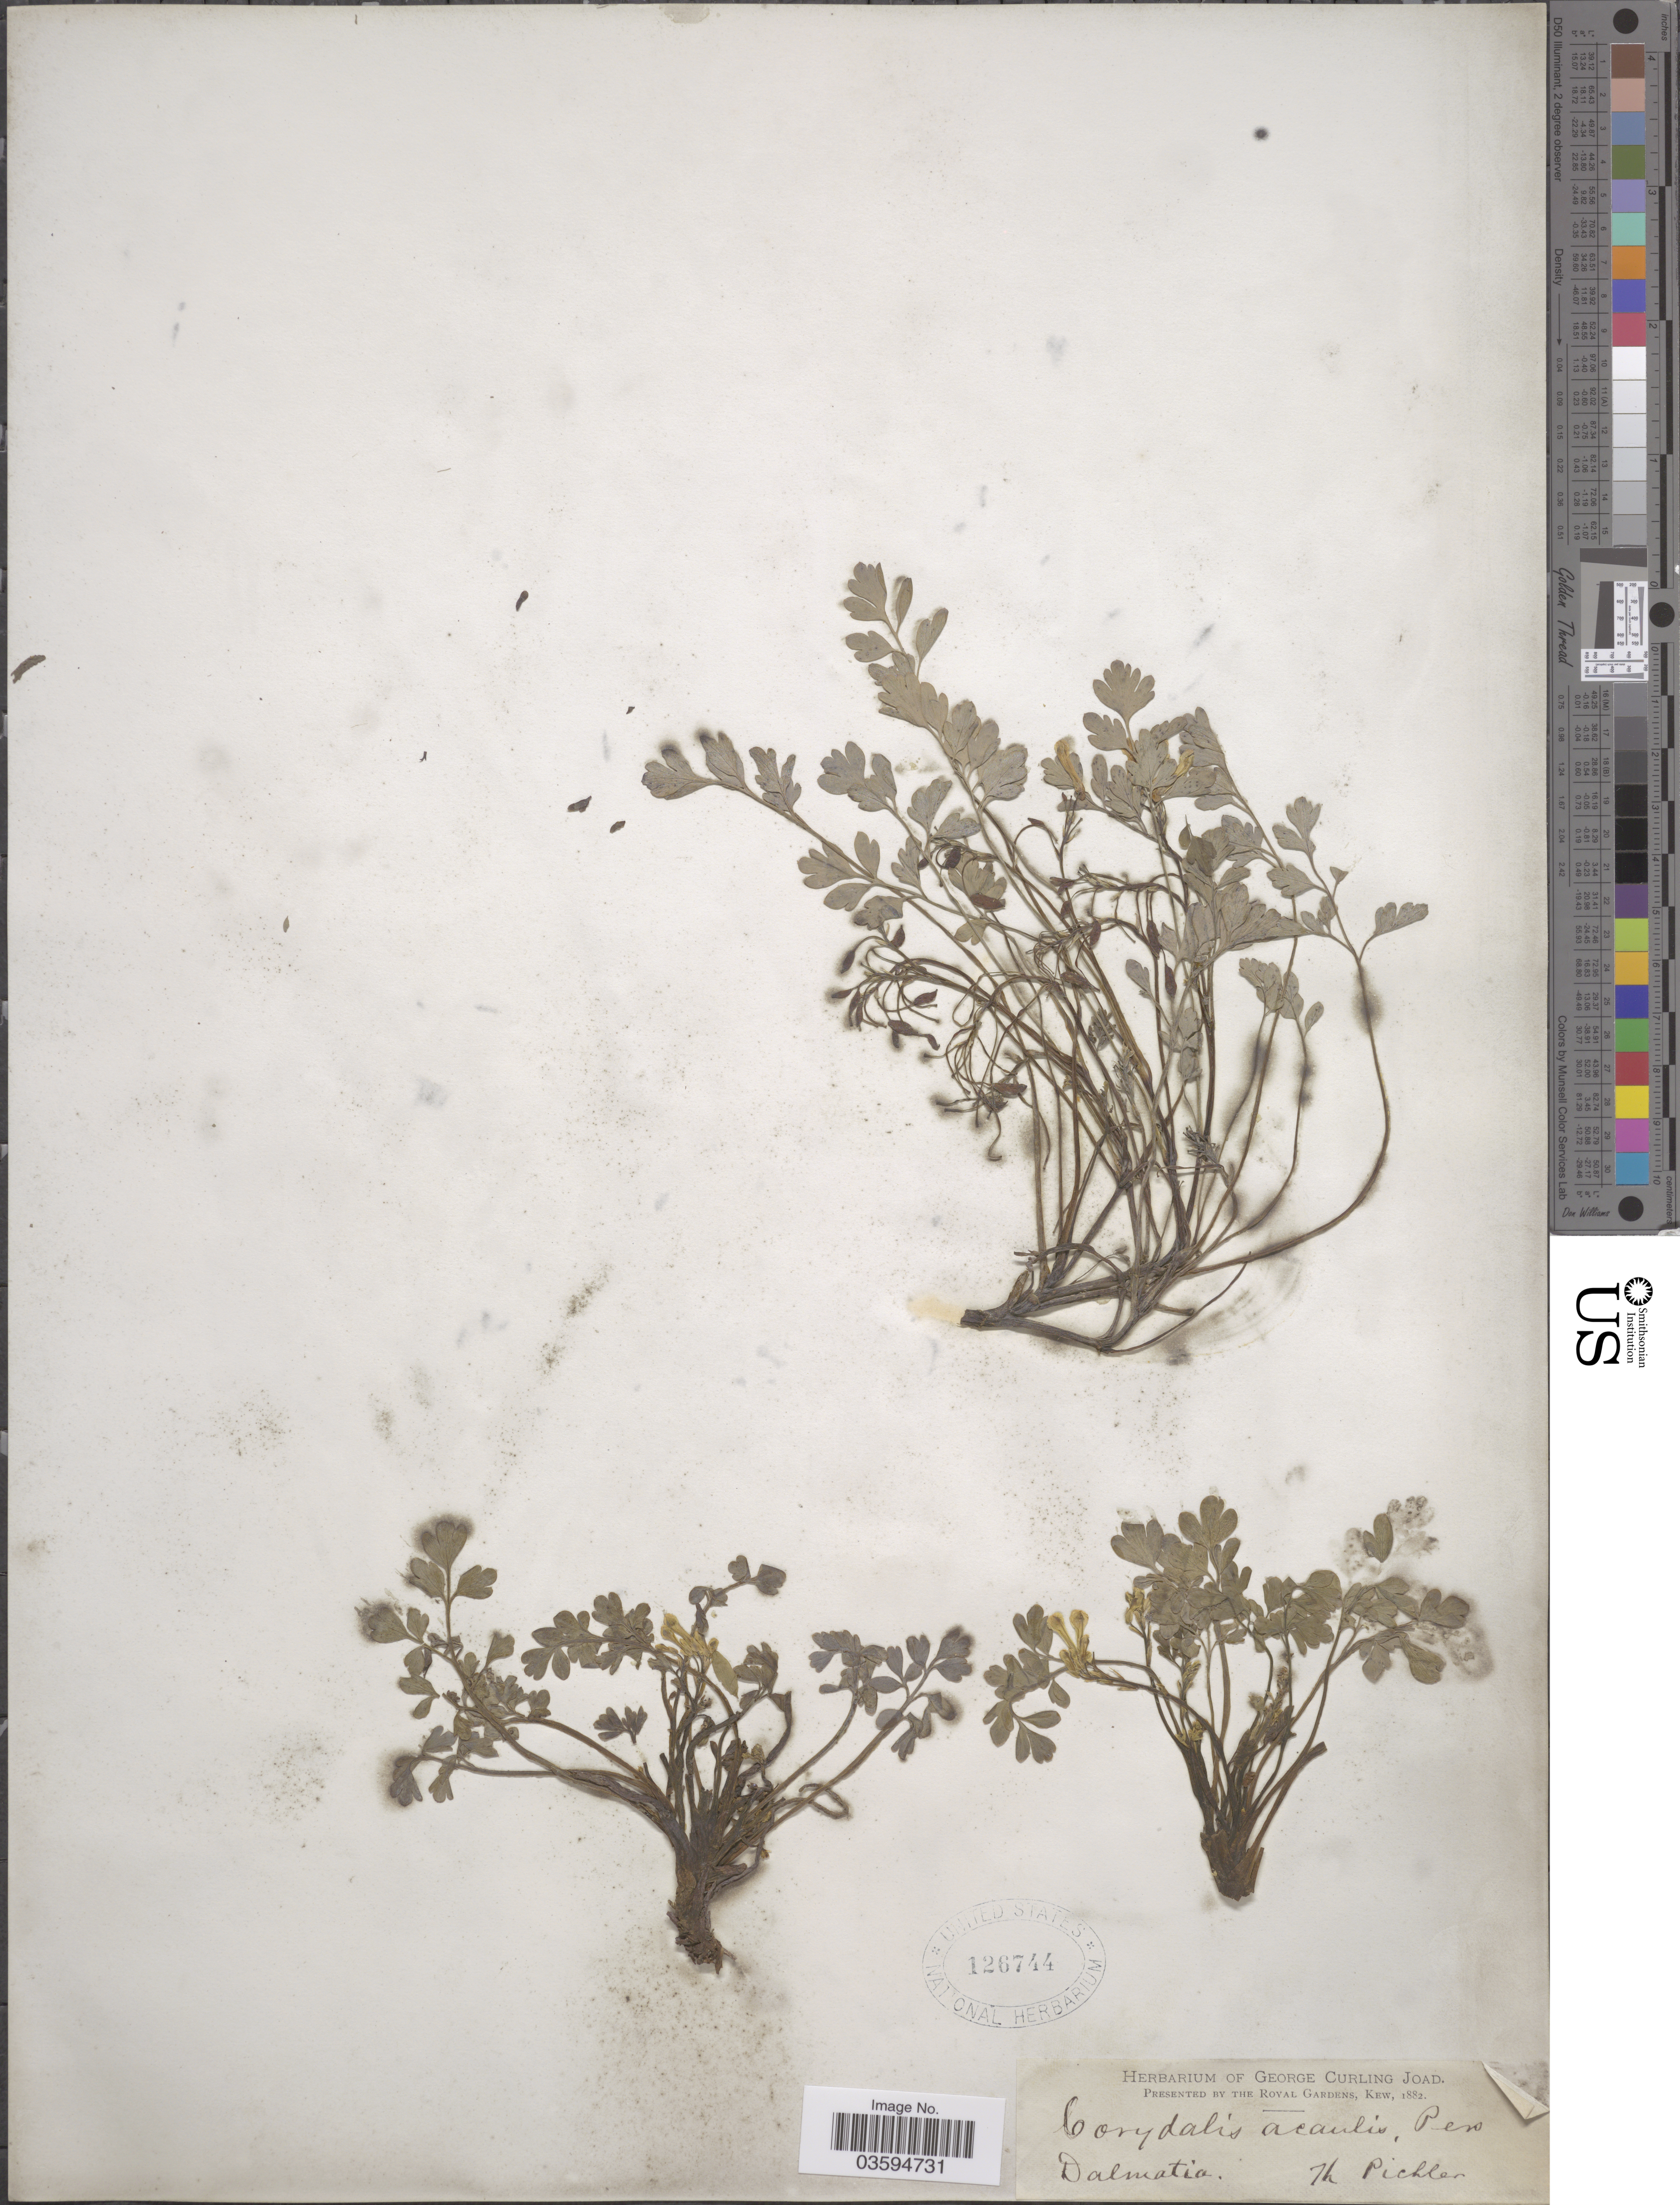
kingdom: Plantae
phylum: Tracheophyta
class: Magnoliopsida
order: Ranunculales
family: Papaveraceae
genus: Pseudofumaria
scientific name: Pseudofumaria alba subsp. acaulis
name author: (Wulfen) Lidén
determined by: Strong, Mark T., (BOT), Smithsonian Institution - National Museum of Natural History (UNITED STATES)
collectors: T. Pichler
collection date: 1882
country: Croatia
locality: Dalmatia.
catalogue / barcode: US 126744